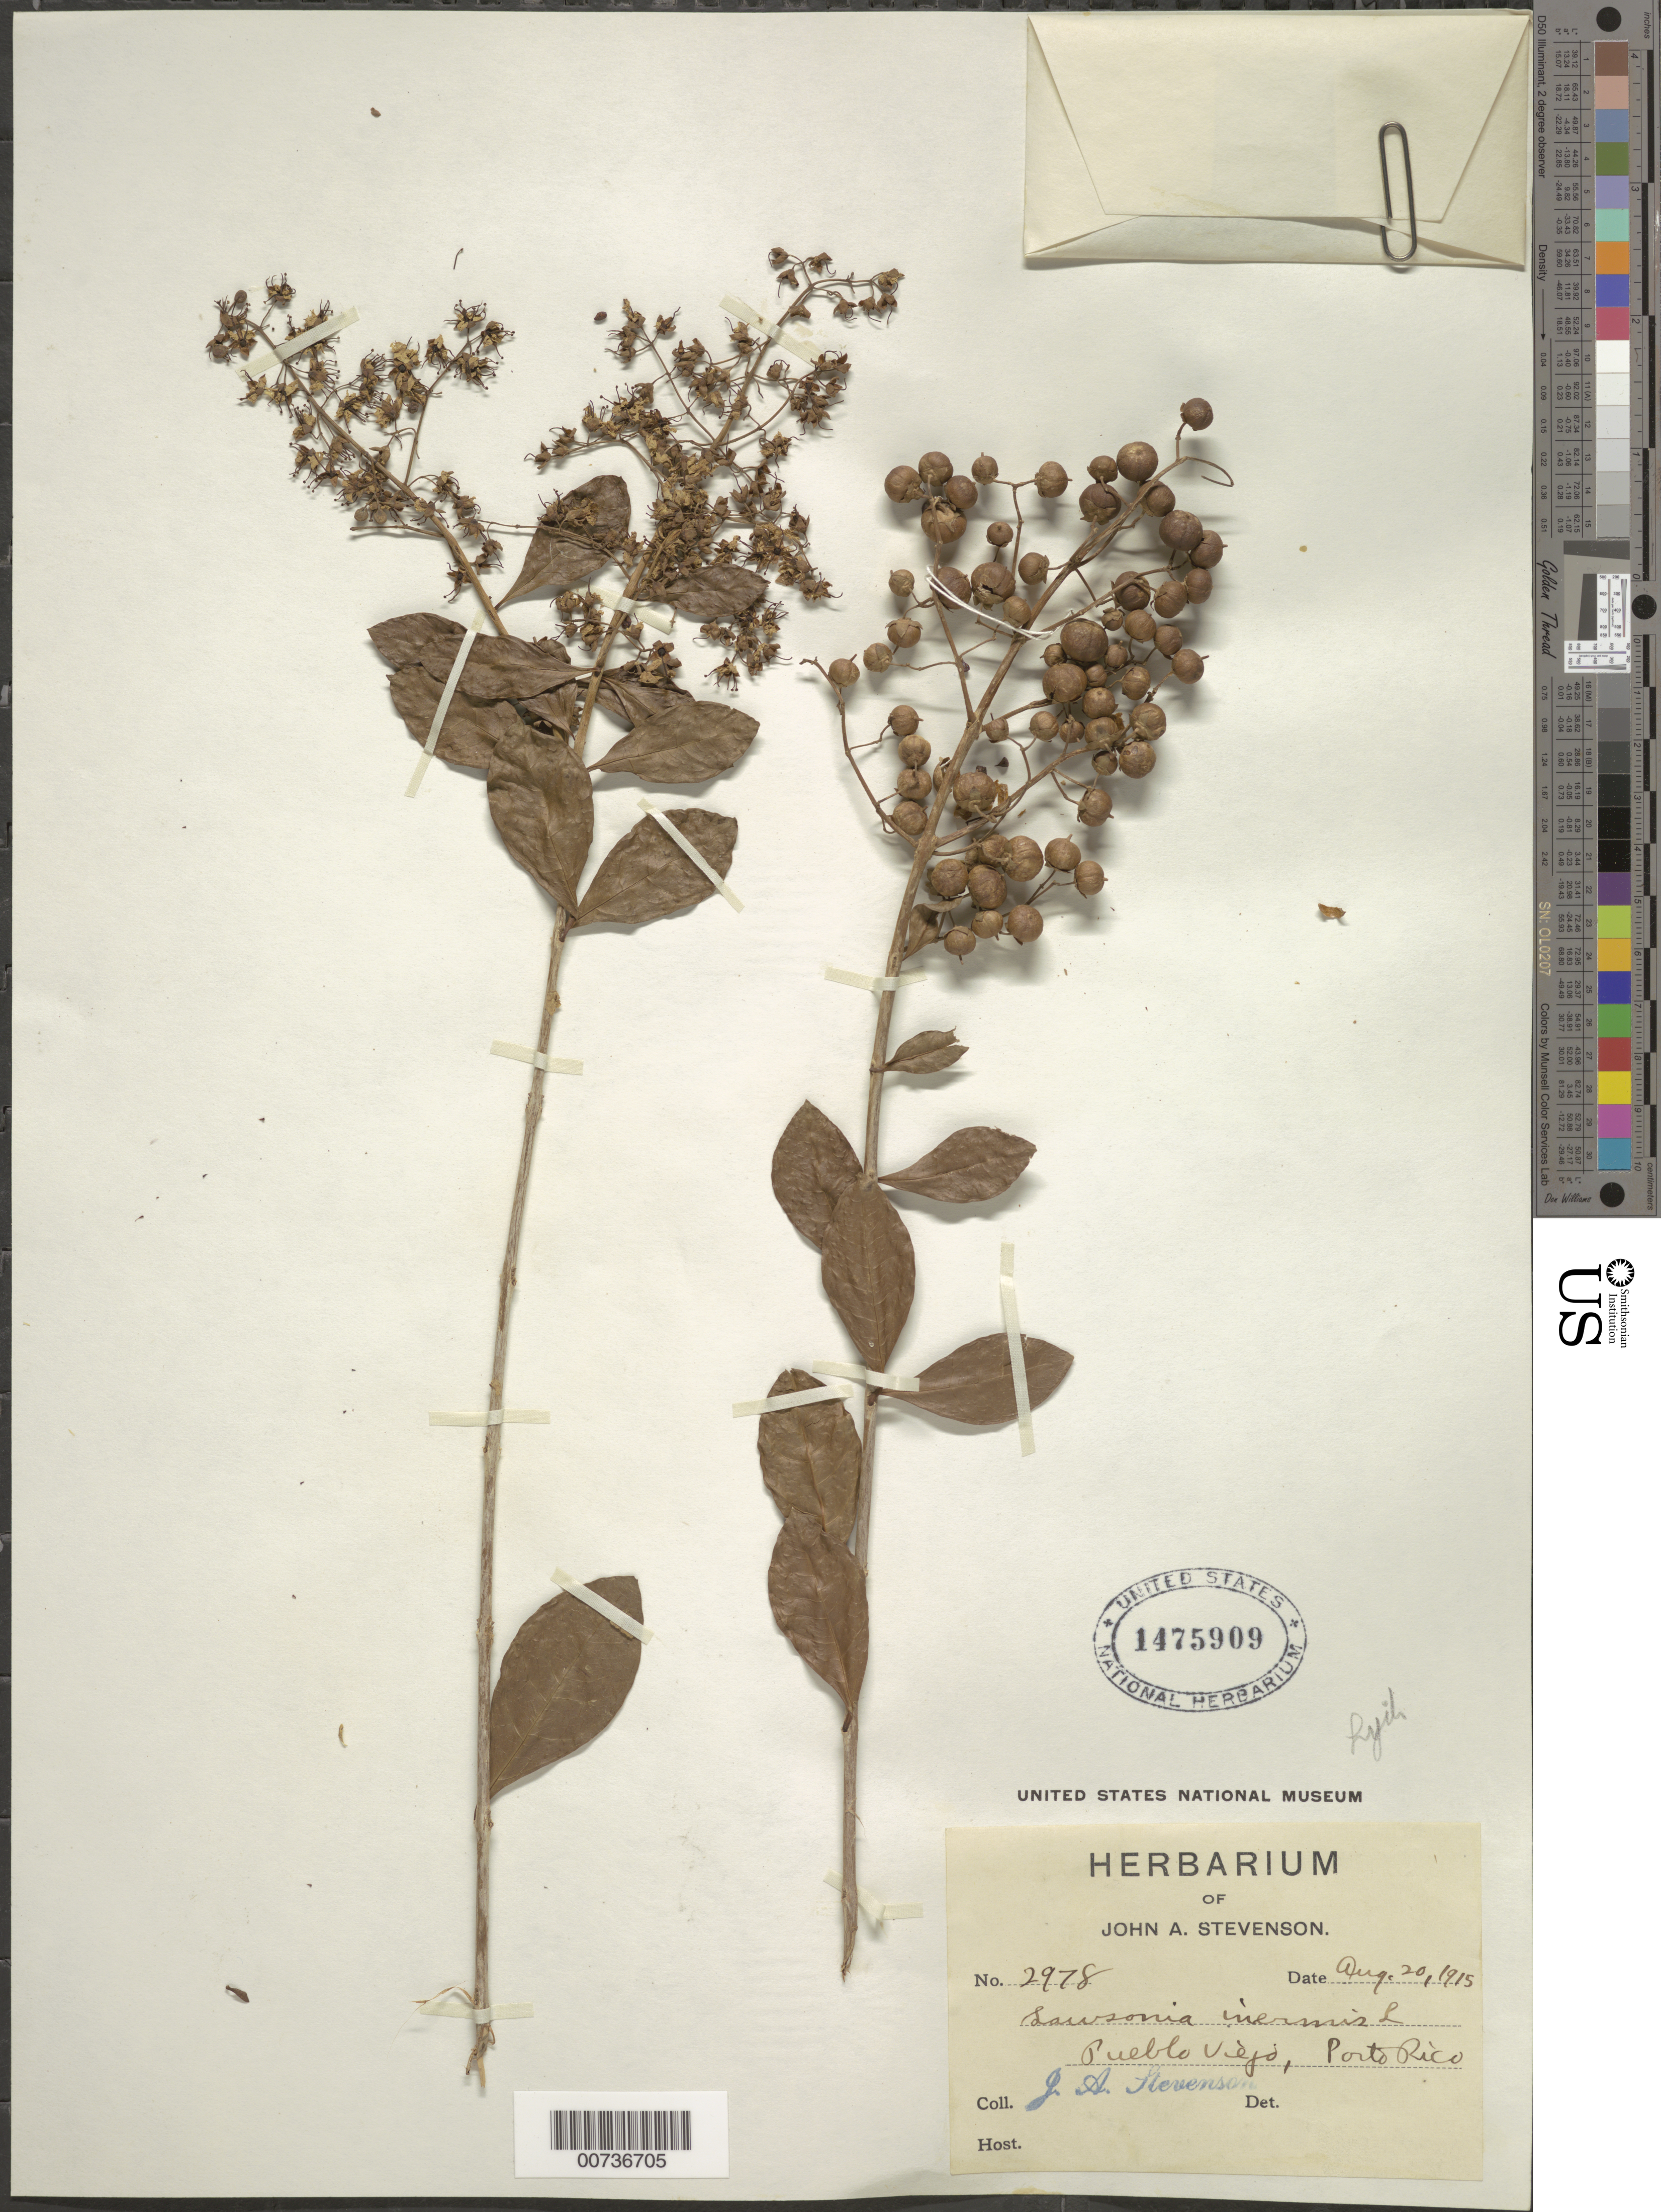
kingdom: Plantae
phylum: Tracheophyta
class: Magnoliopsida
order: Myrtales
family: Lythraceae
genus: Lawsonia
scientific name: Lawsonia inermis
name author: L.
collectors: J. Stevenson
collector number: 2978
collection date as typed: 20 Aug 1915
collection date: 1915-08-20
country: Puerto Rico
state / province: Guaynabo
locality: Pueblo Viejo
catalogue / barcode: US 1475909